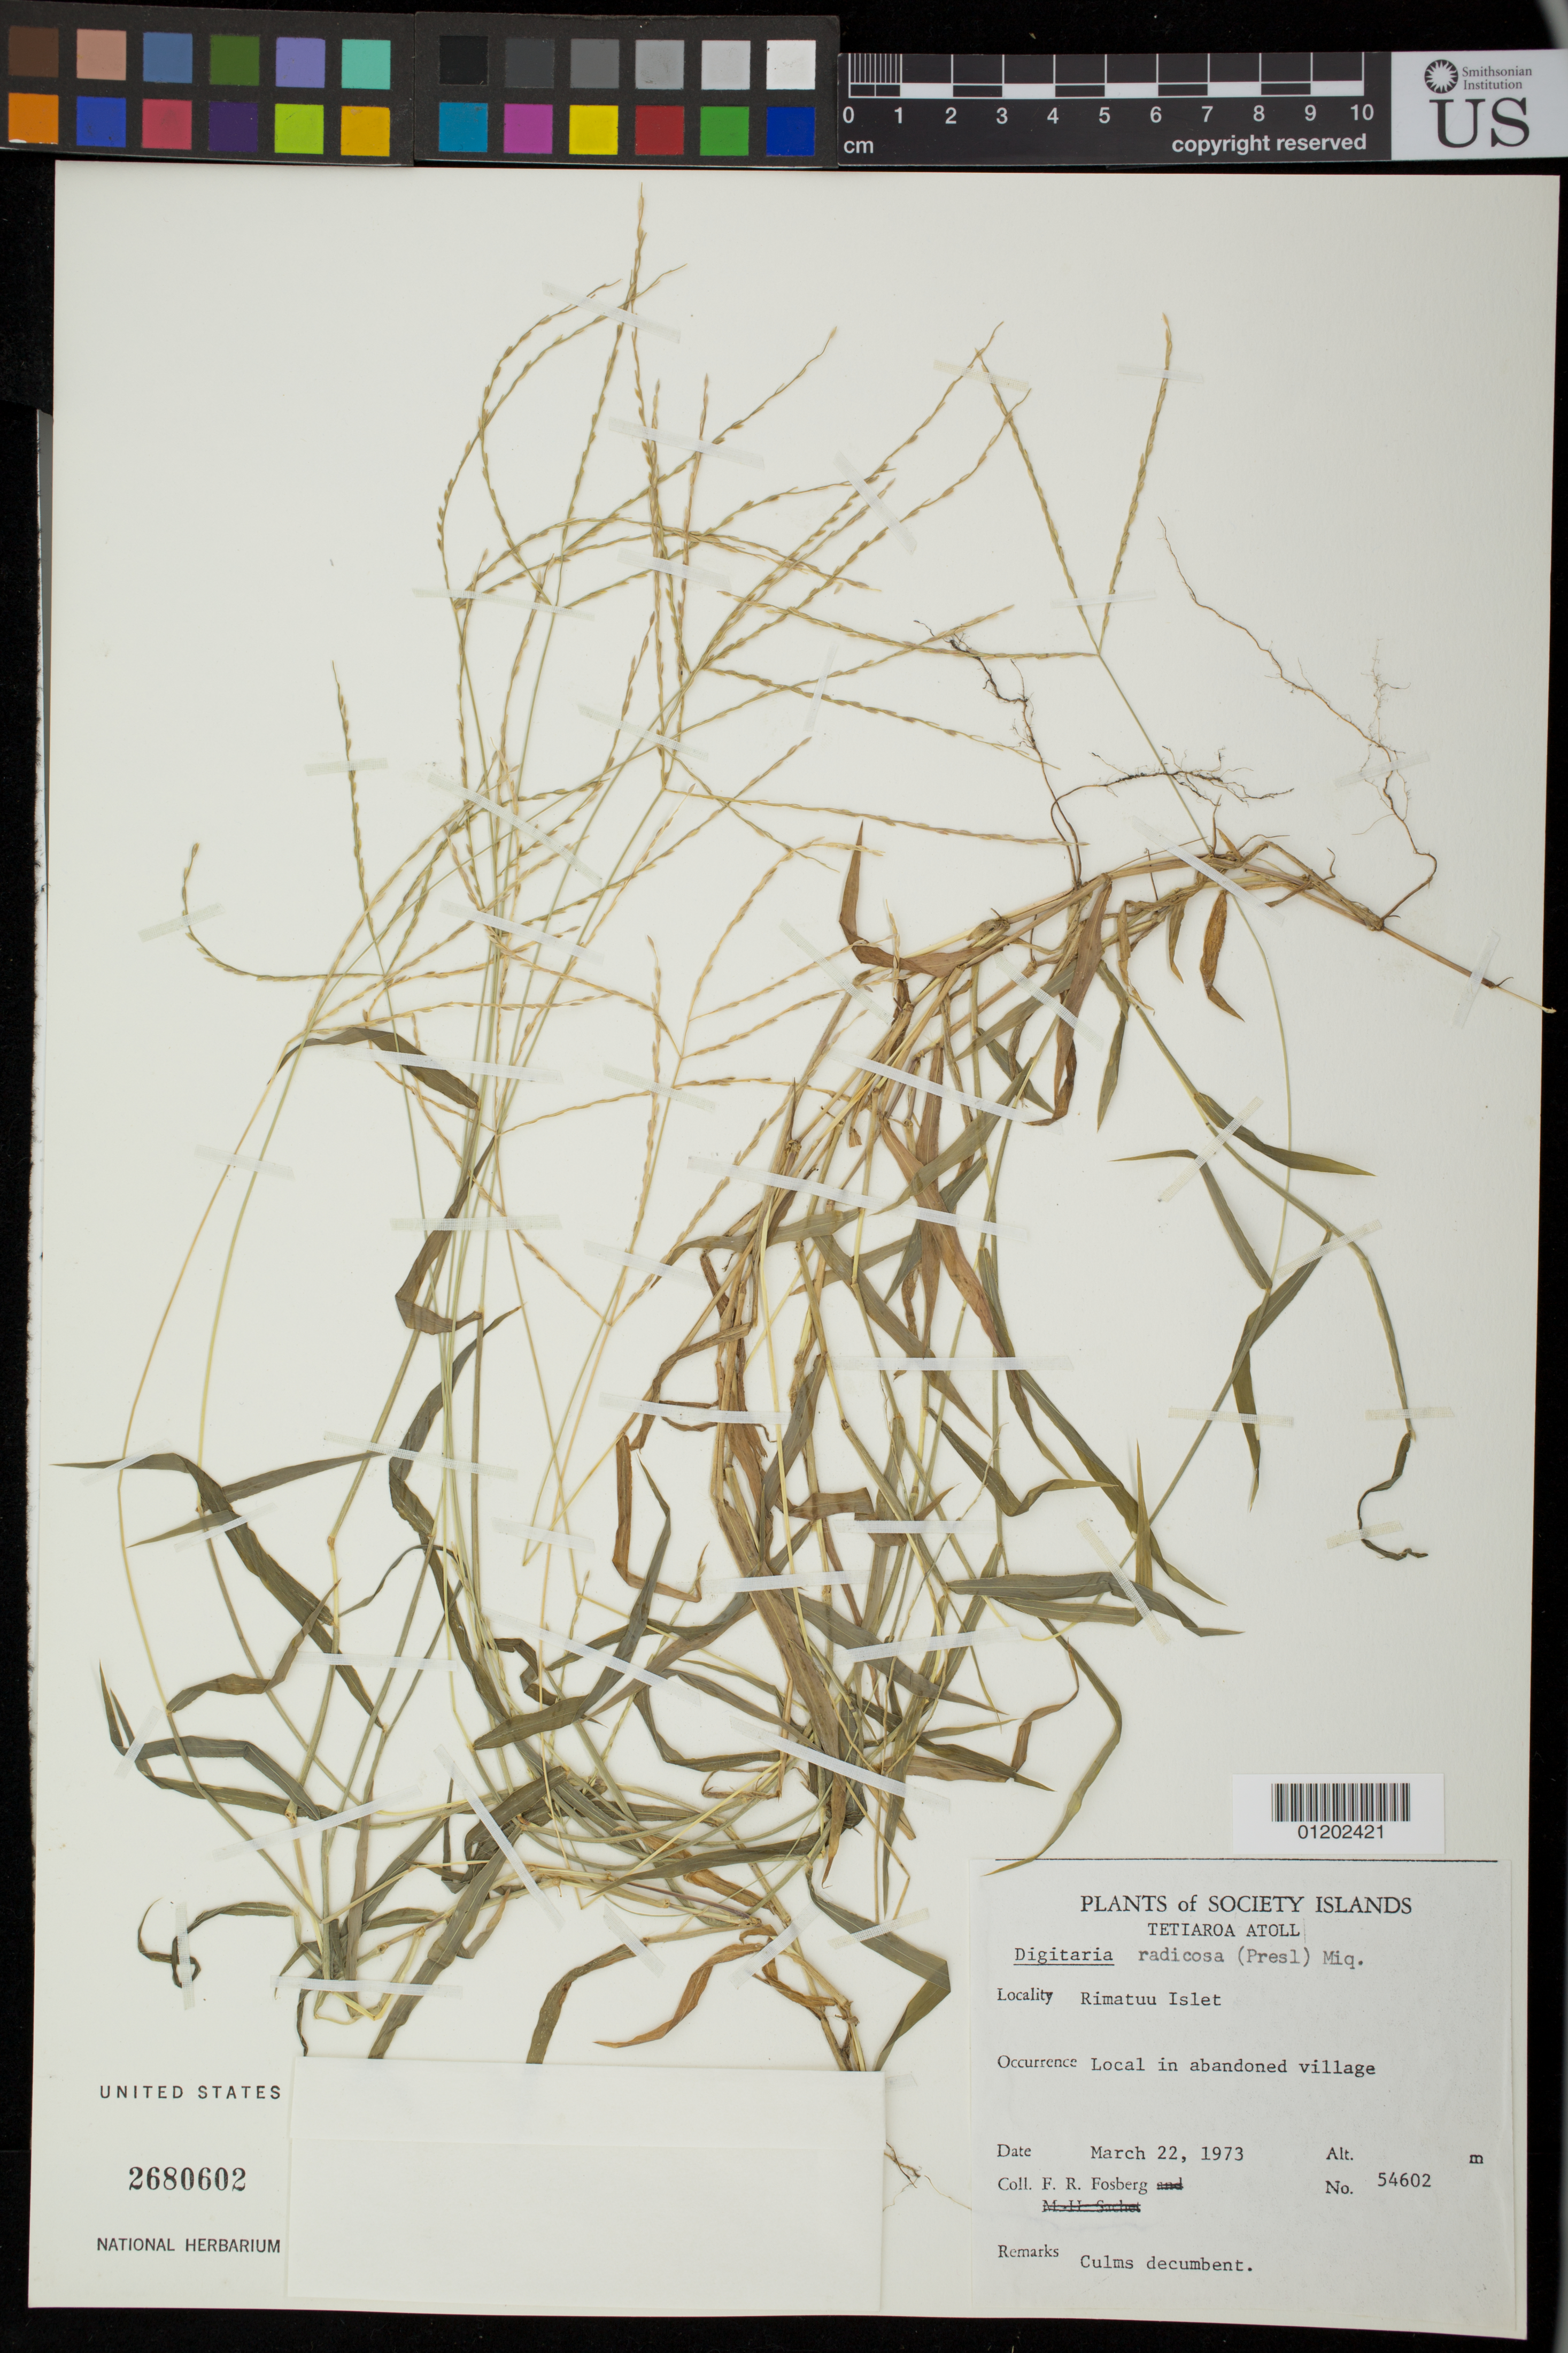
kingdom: Plantae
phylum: Tracheophyta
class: Liliopsida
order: Poales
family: Poaceae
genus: Digitaria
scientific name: Digitaria radicosa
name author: (J. Presl) Miq.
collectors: F. R. Fosberg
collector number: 54602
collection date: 1973-03-22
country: French Polynesia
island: Tetiaroa Atoll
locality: Rimatuu Islet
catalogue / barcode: US 2680602